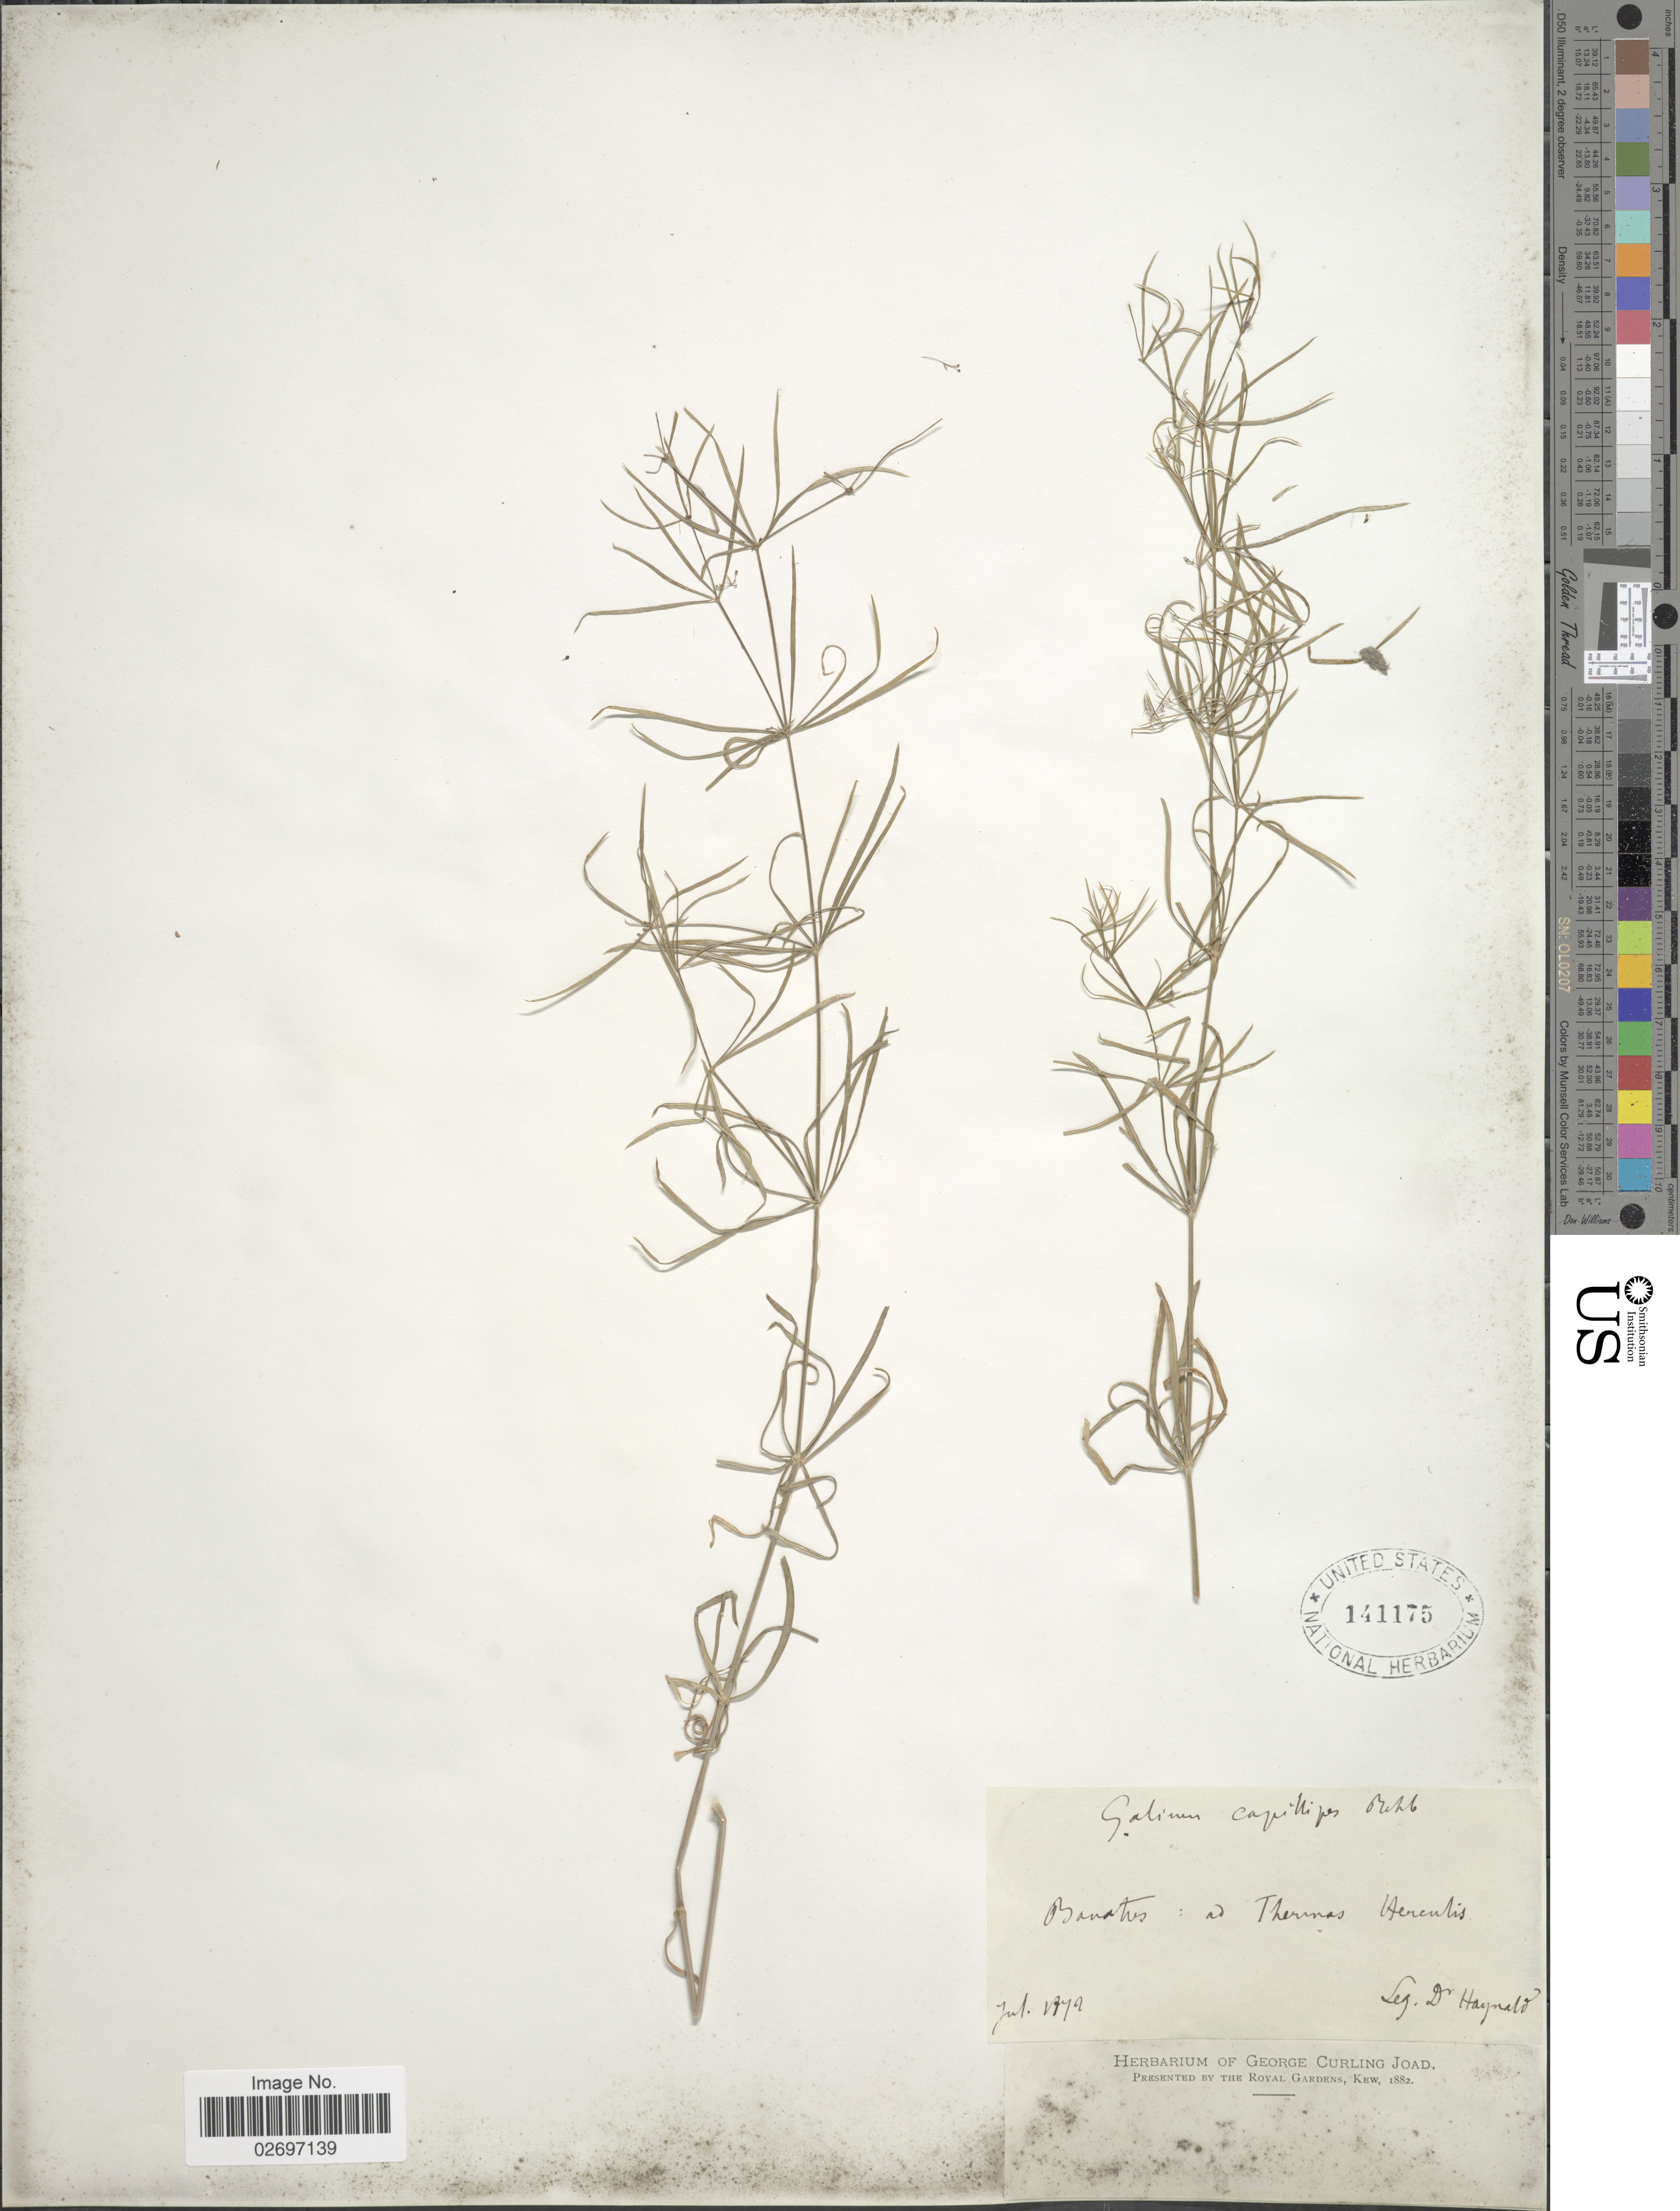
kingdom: Plantae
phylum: Tracheophyta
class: Magnoliopsida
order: Gentianales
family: Rubiaceae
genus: Galium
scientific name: Galium capillipes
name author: Rchb.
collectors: -. Haynald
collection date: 1942-07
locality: Banatus: ad Thrernas Hercentis [interpreted]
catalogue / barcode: US 141175